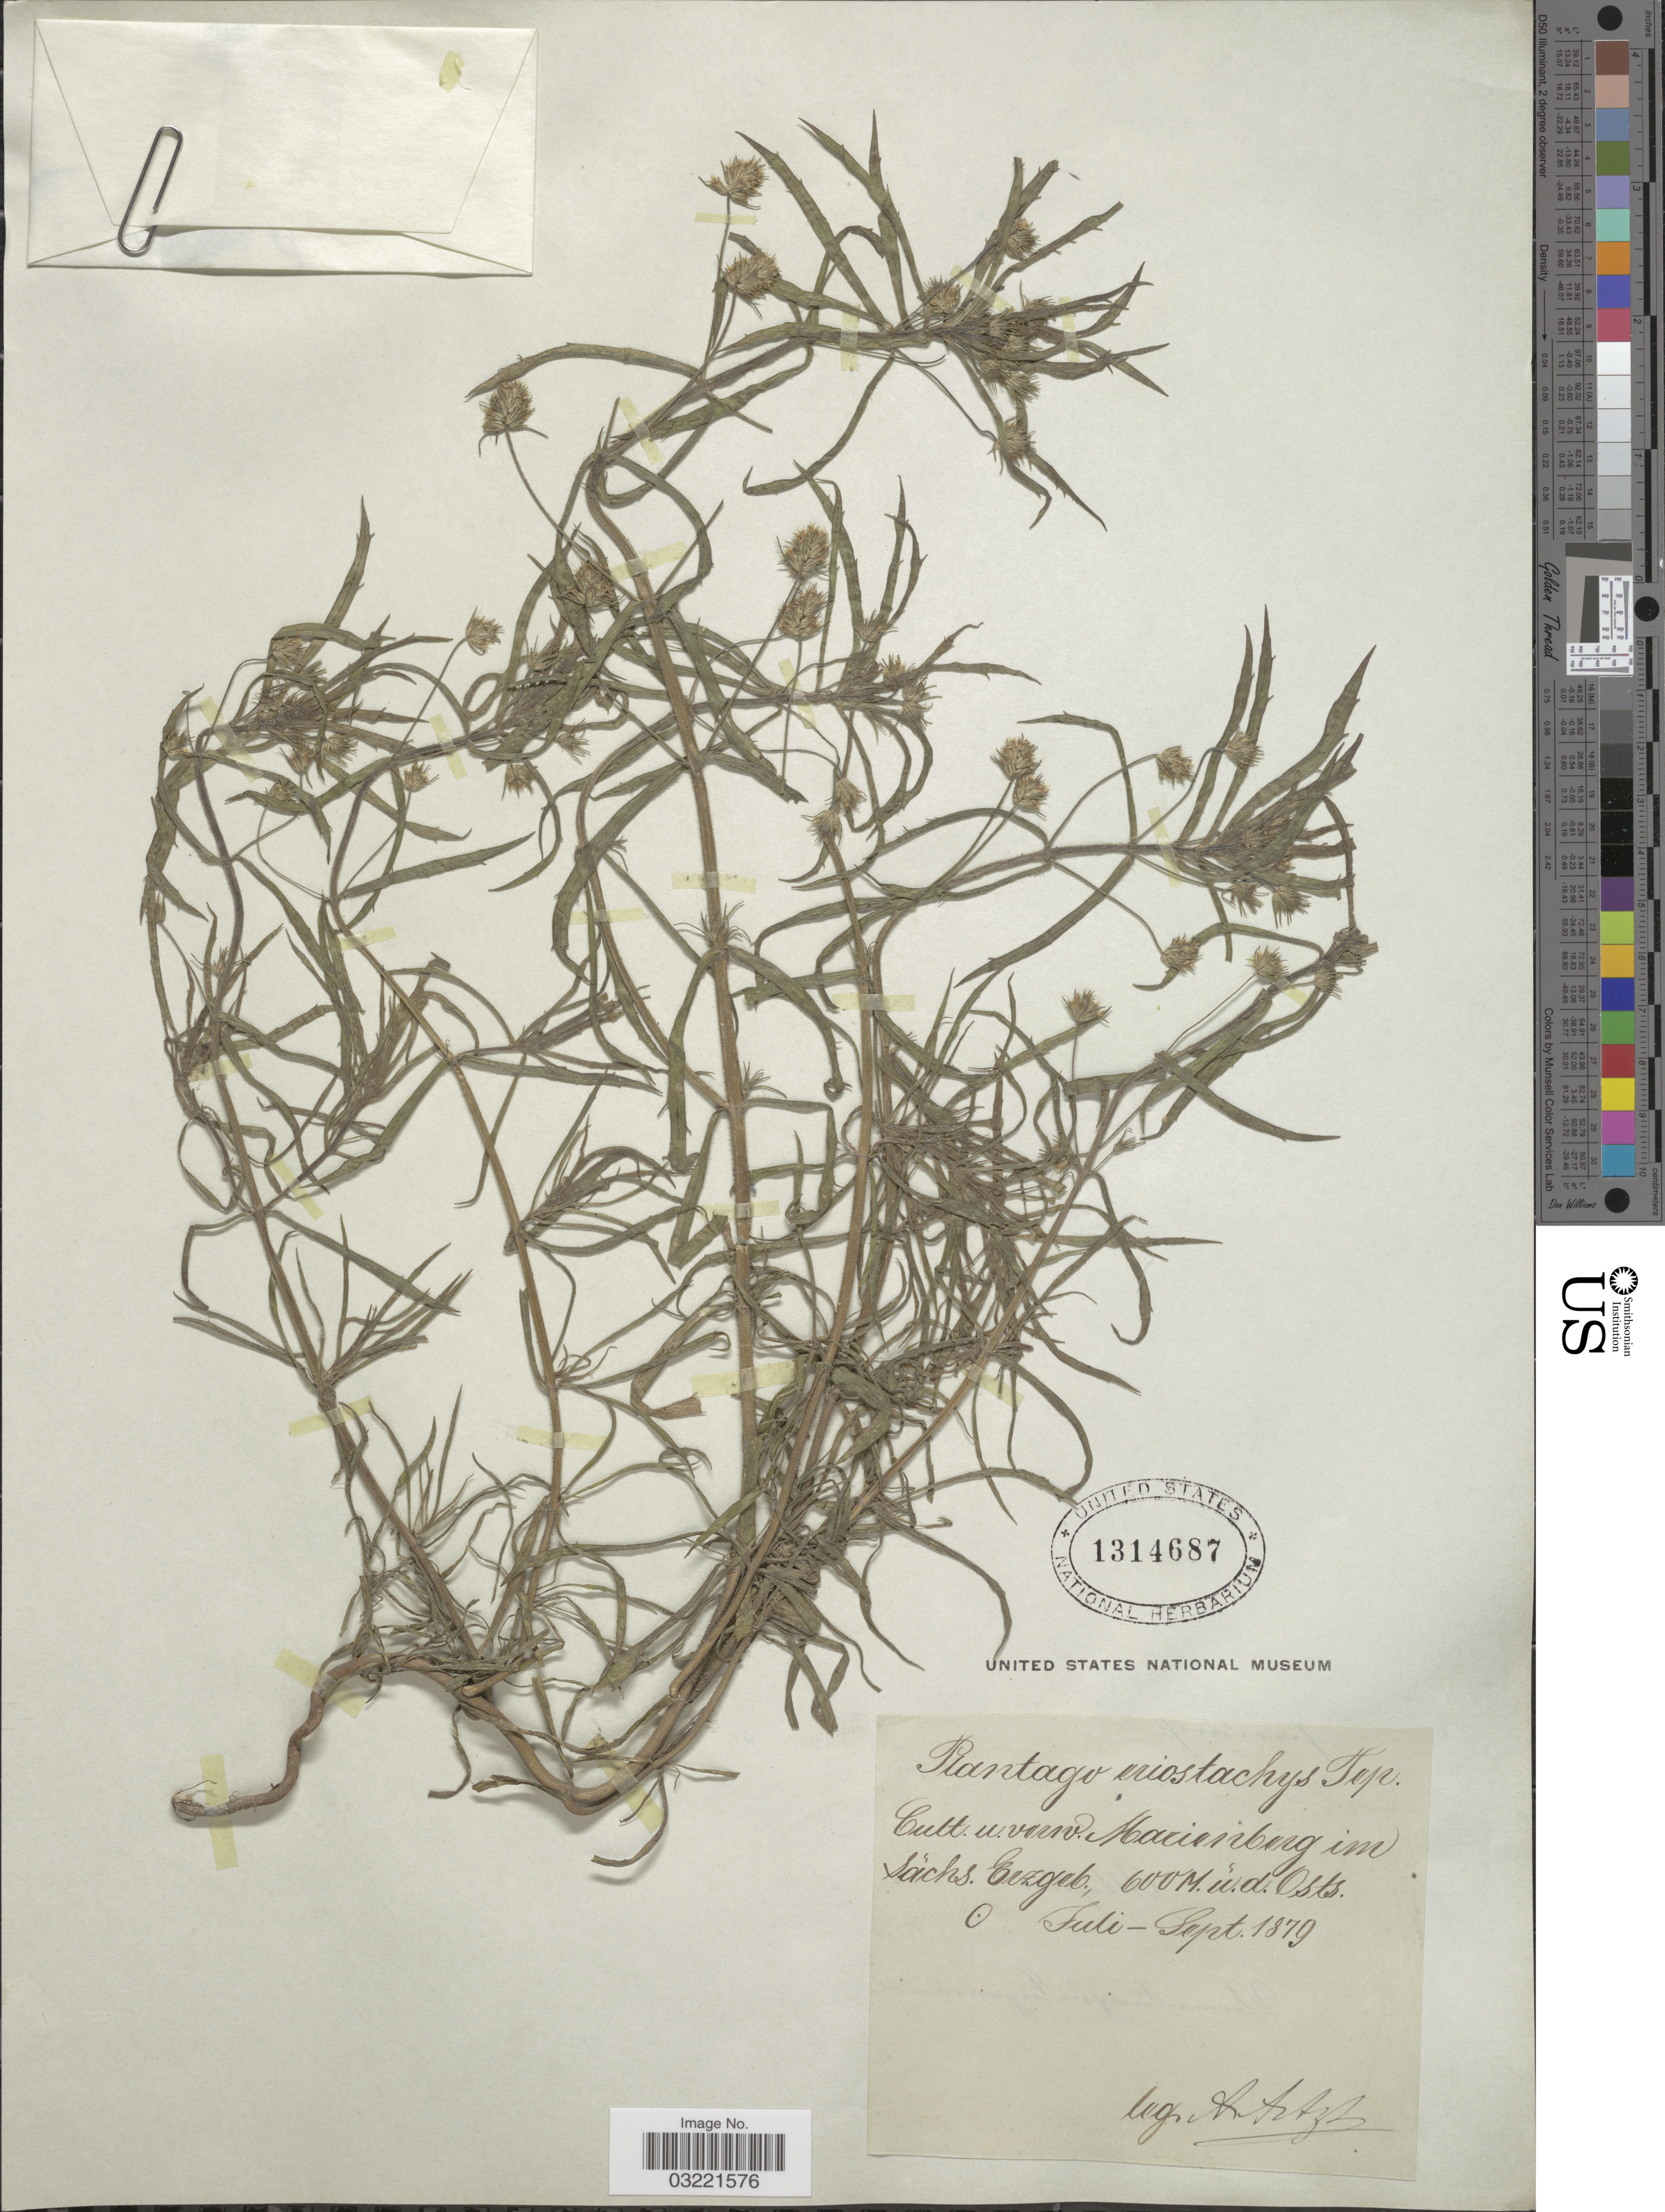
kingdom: Plantae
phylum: Tracheophyta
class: Magnoliopsida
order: Lamiales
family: Plantaginaceae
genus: Plantago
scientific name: Plantago eriostachya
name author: Ten.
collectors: A. Artzt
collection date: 1879-07/1879-09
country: Germany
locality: Marienburg im Sächs. Erzgeb.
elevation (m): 600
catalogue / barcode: US 1314687